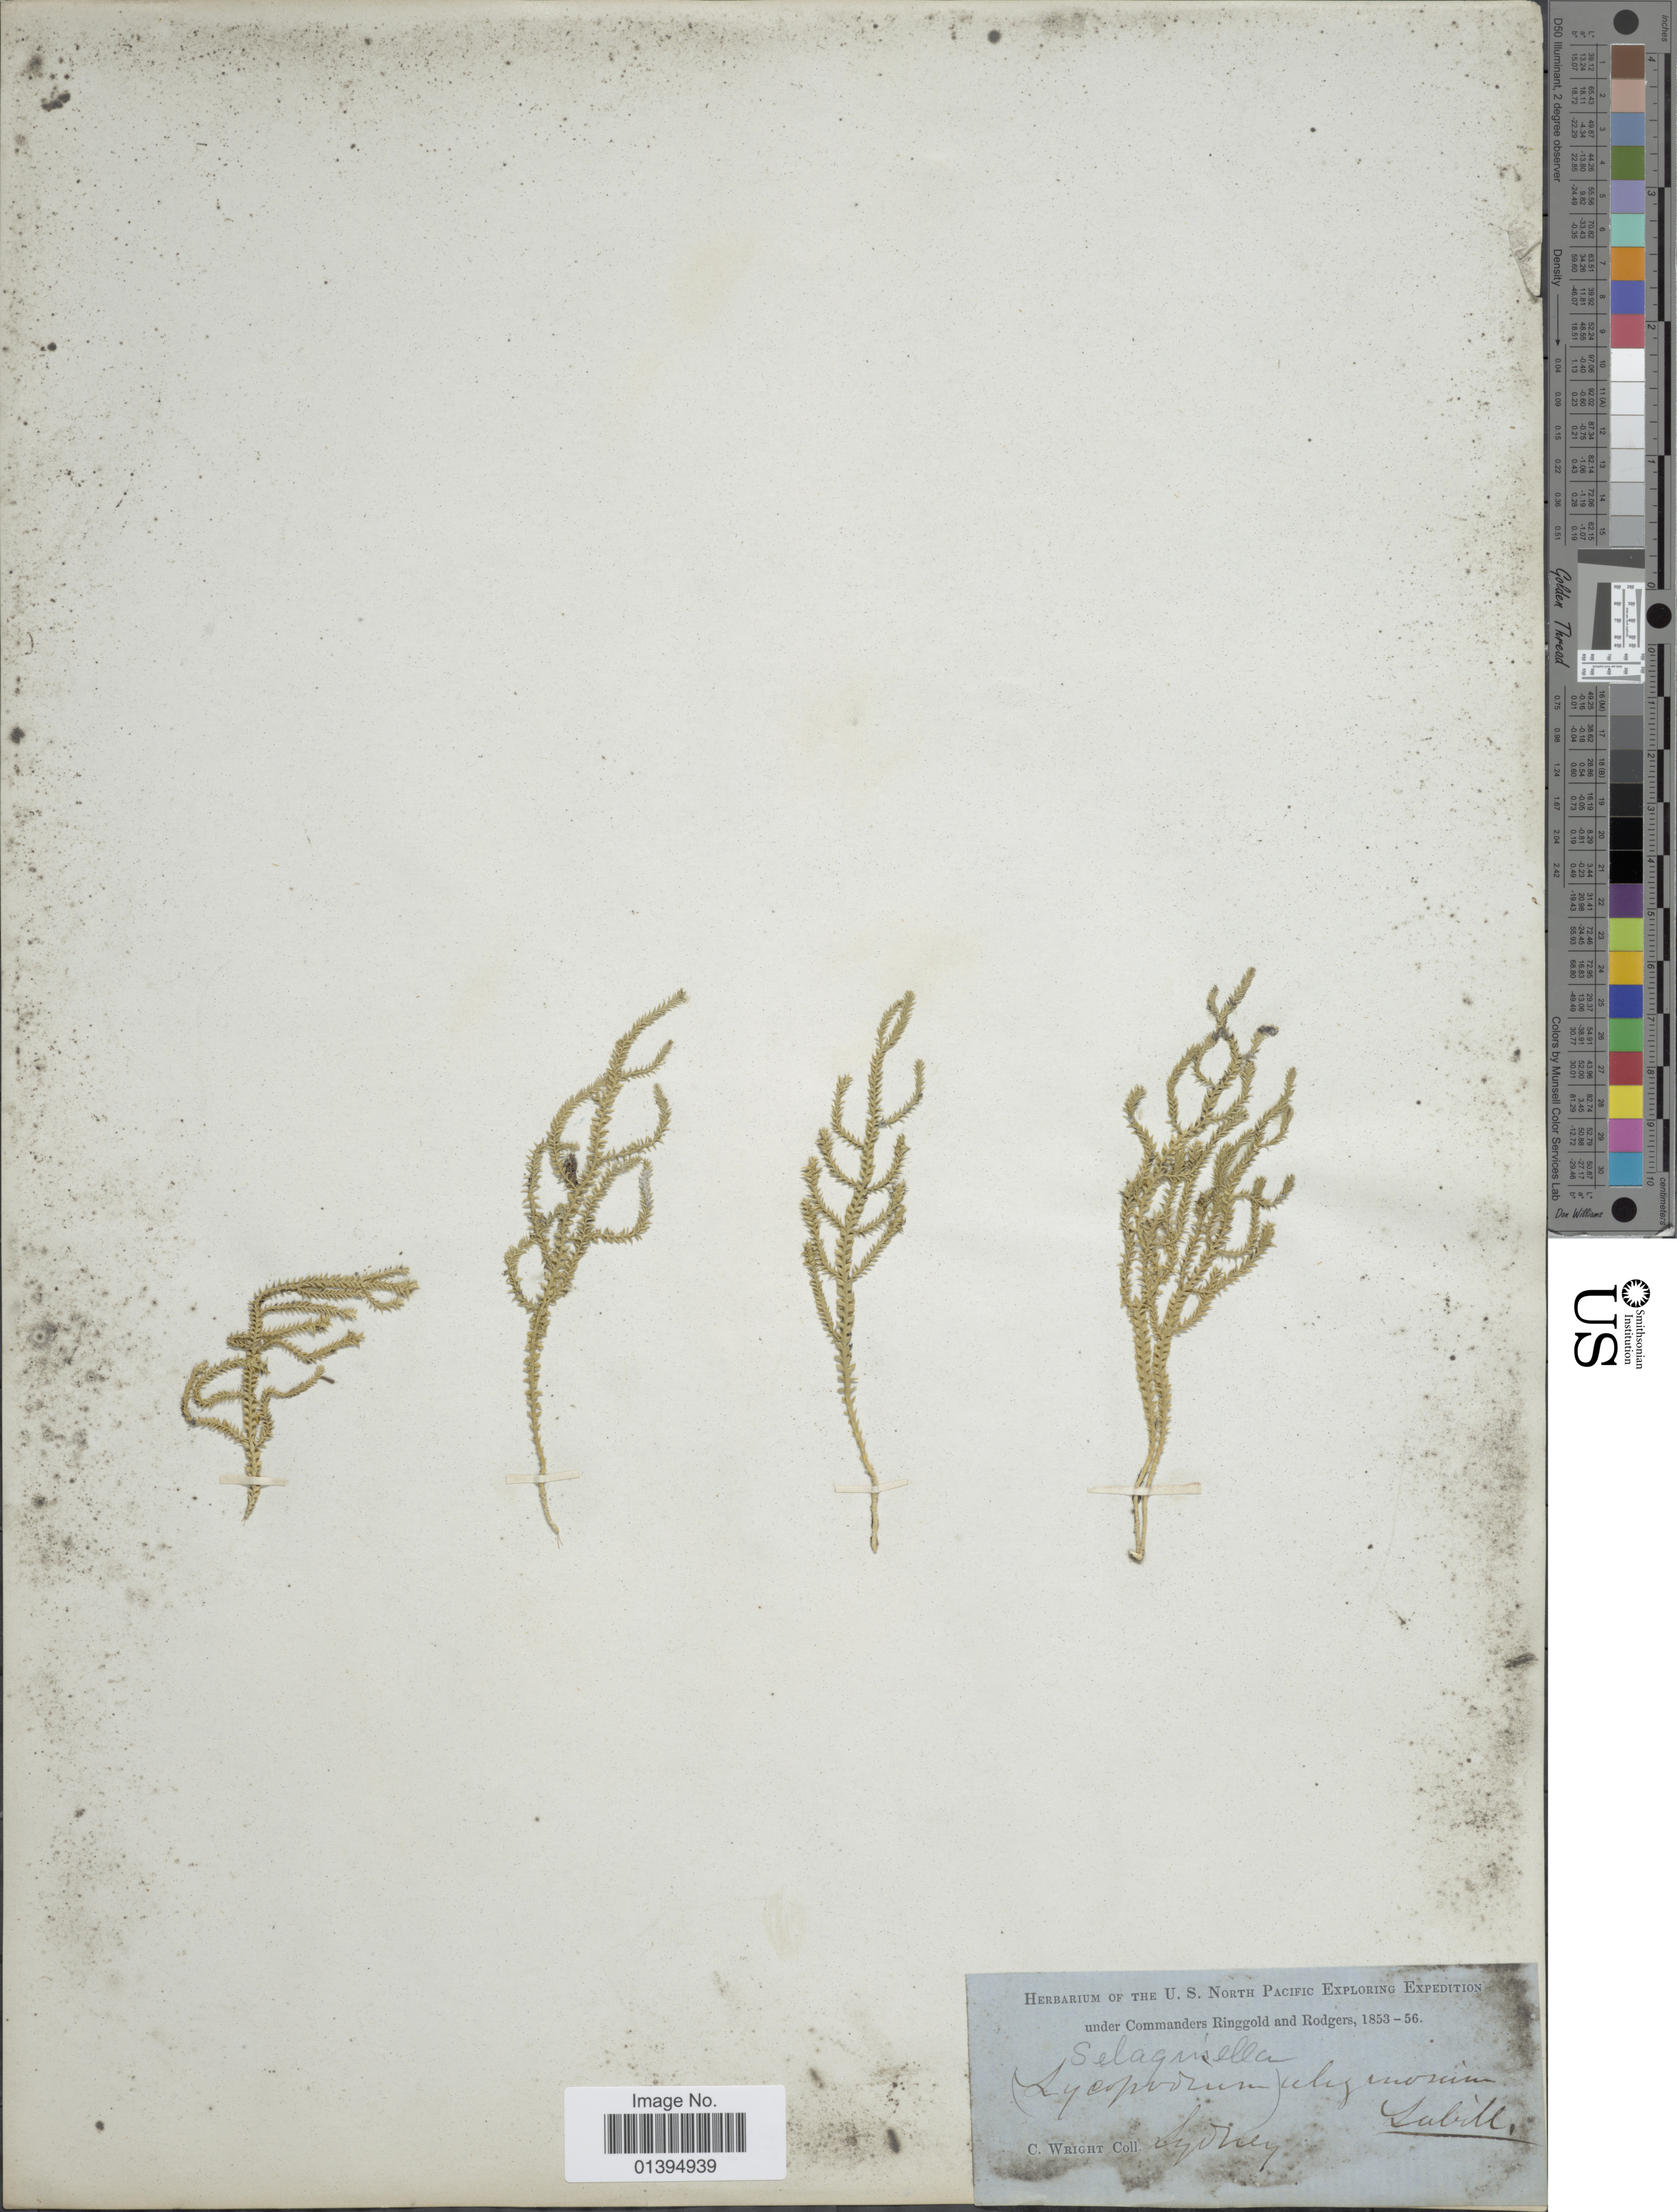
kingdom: Plantae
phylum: Tracheophyta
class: Lycopodiopsida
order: Selaginellales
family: Selaginellaceae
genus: Selaginella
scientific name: Selaginella uliginosa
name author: Spring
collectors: C. Wright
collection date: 1853/1856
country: Australia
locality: Sydney